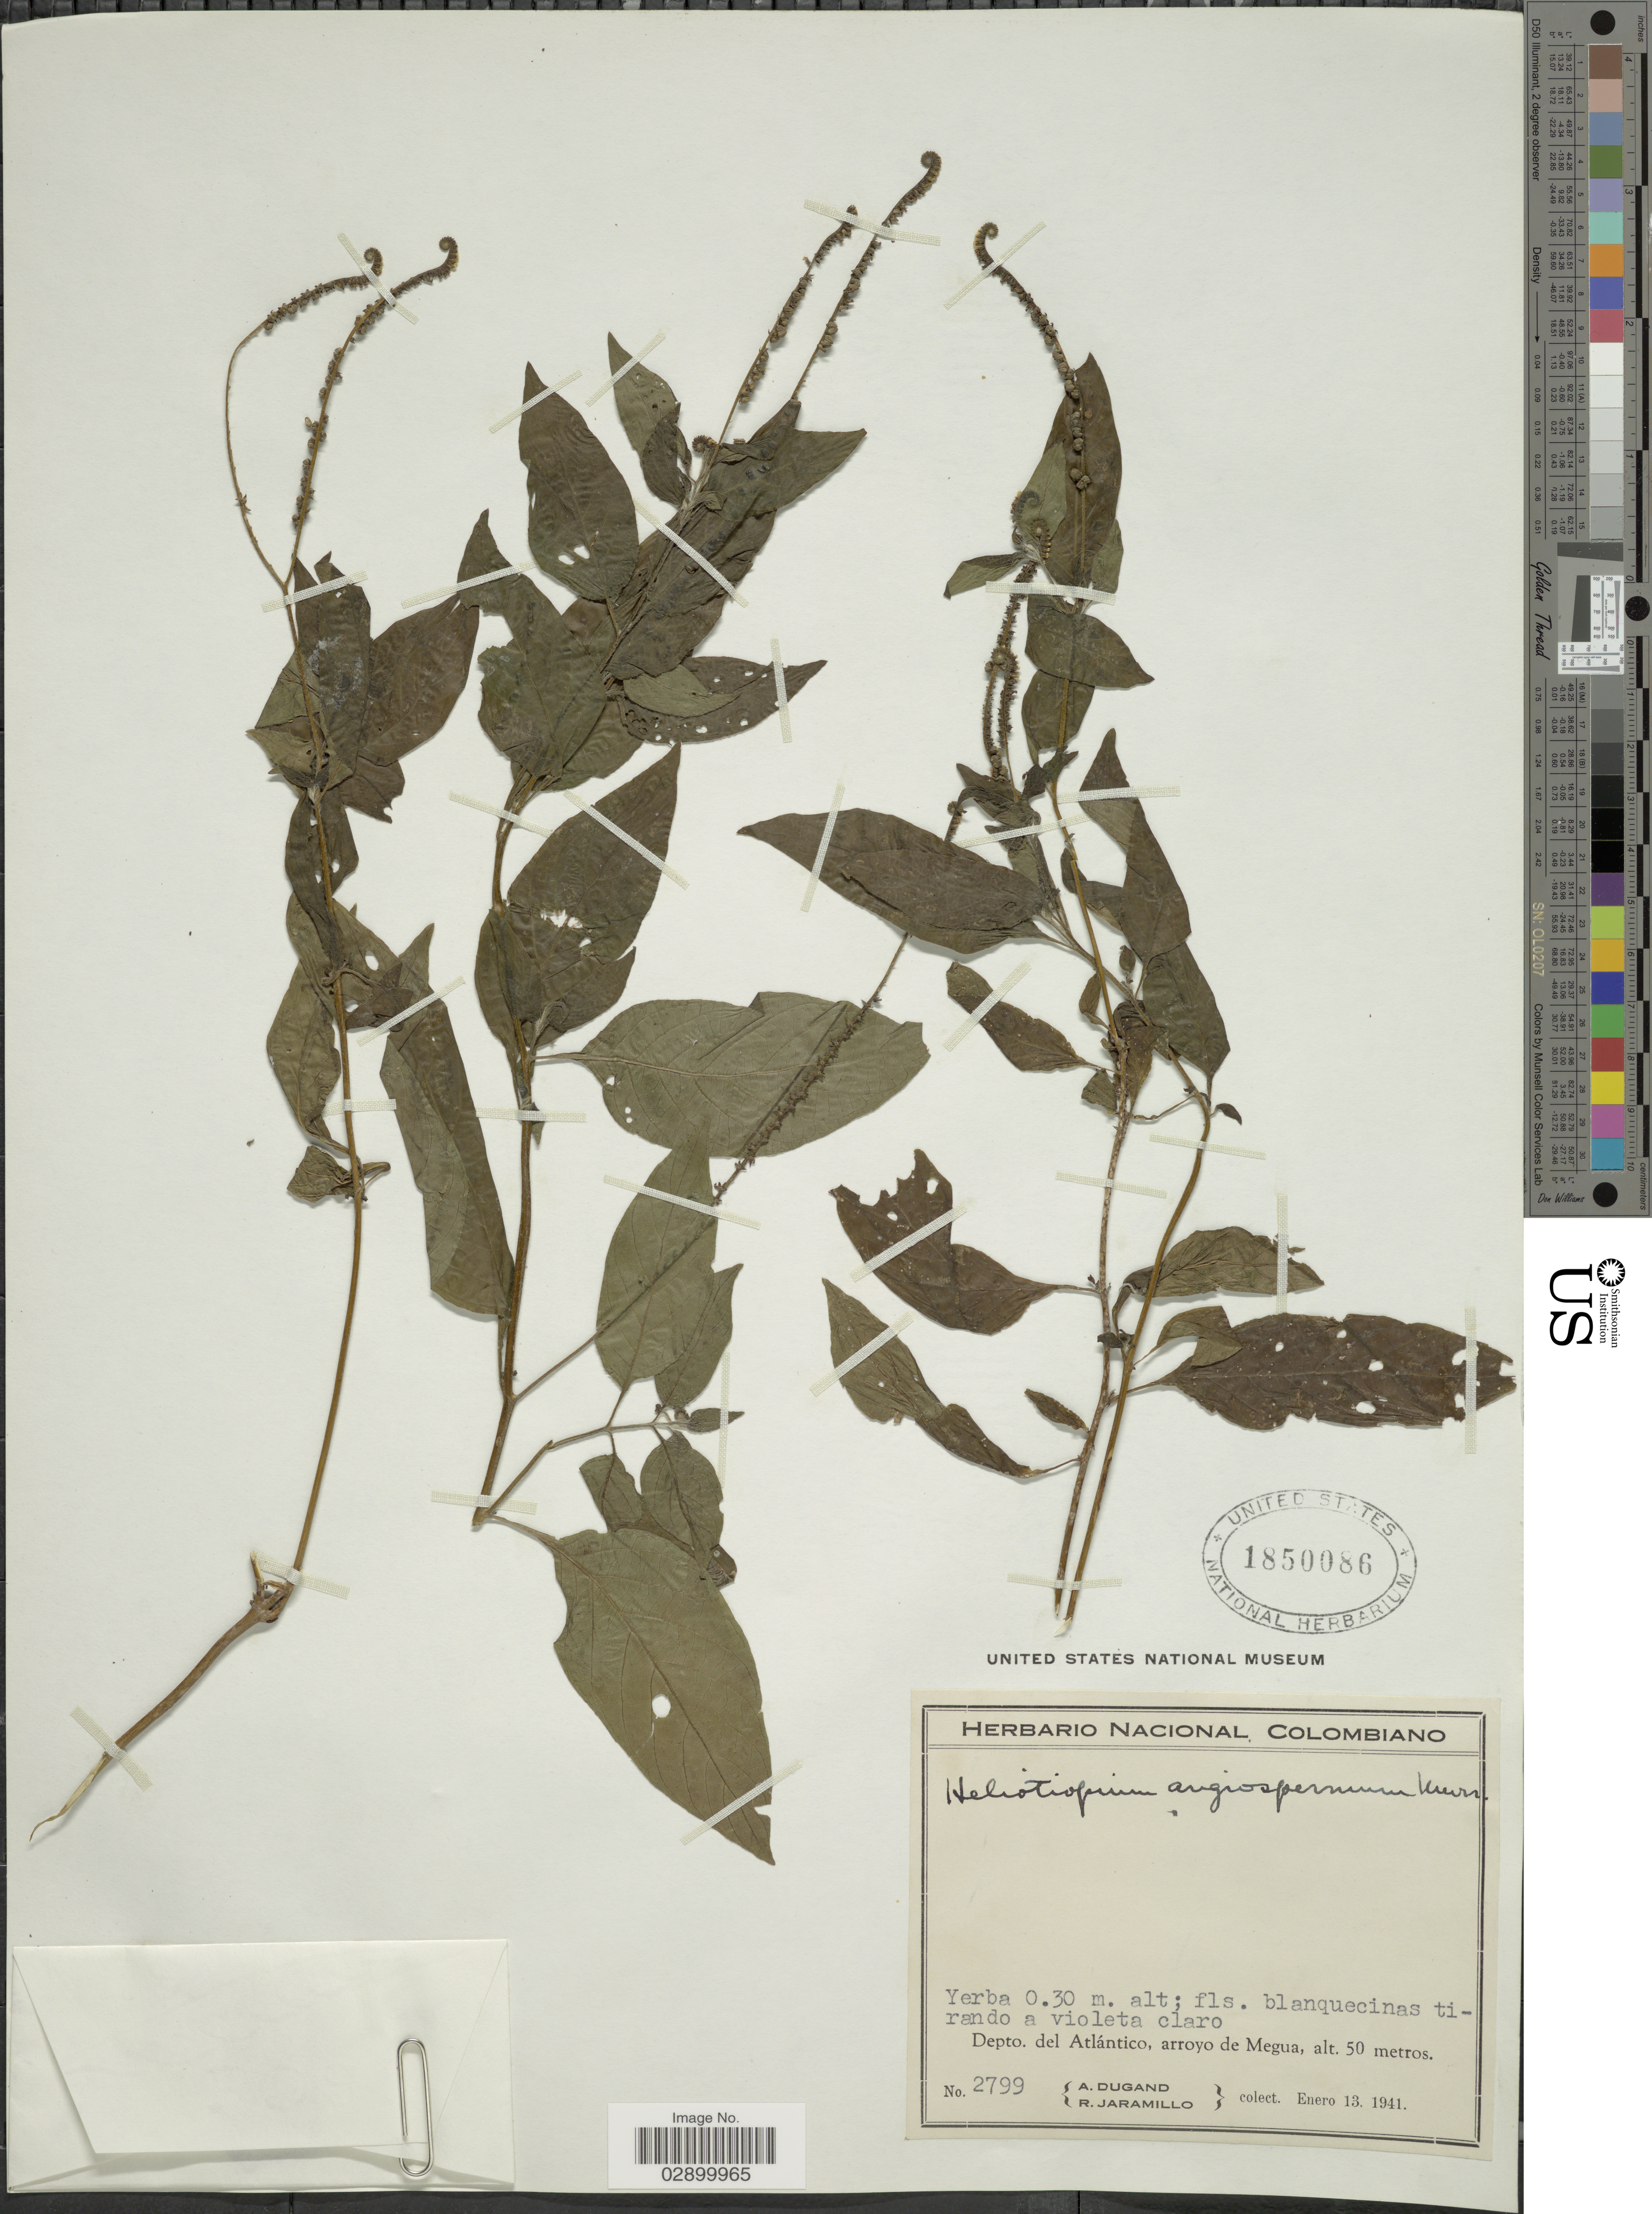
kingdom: Plantae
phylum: Tracheophyta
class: Magnoliopsida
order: Boraginales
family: Heliotropiaceae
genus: Heliotropium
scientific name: Heliotropium angiospermum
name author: Murray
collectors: A. Dugand & R. Jaramillo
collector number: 2799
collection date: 1941-01-13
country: Colombia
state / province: Atlántico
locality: Depto. del Atlántico, arroyo de Megua.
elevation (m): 50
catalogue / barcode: US 1850086